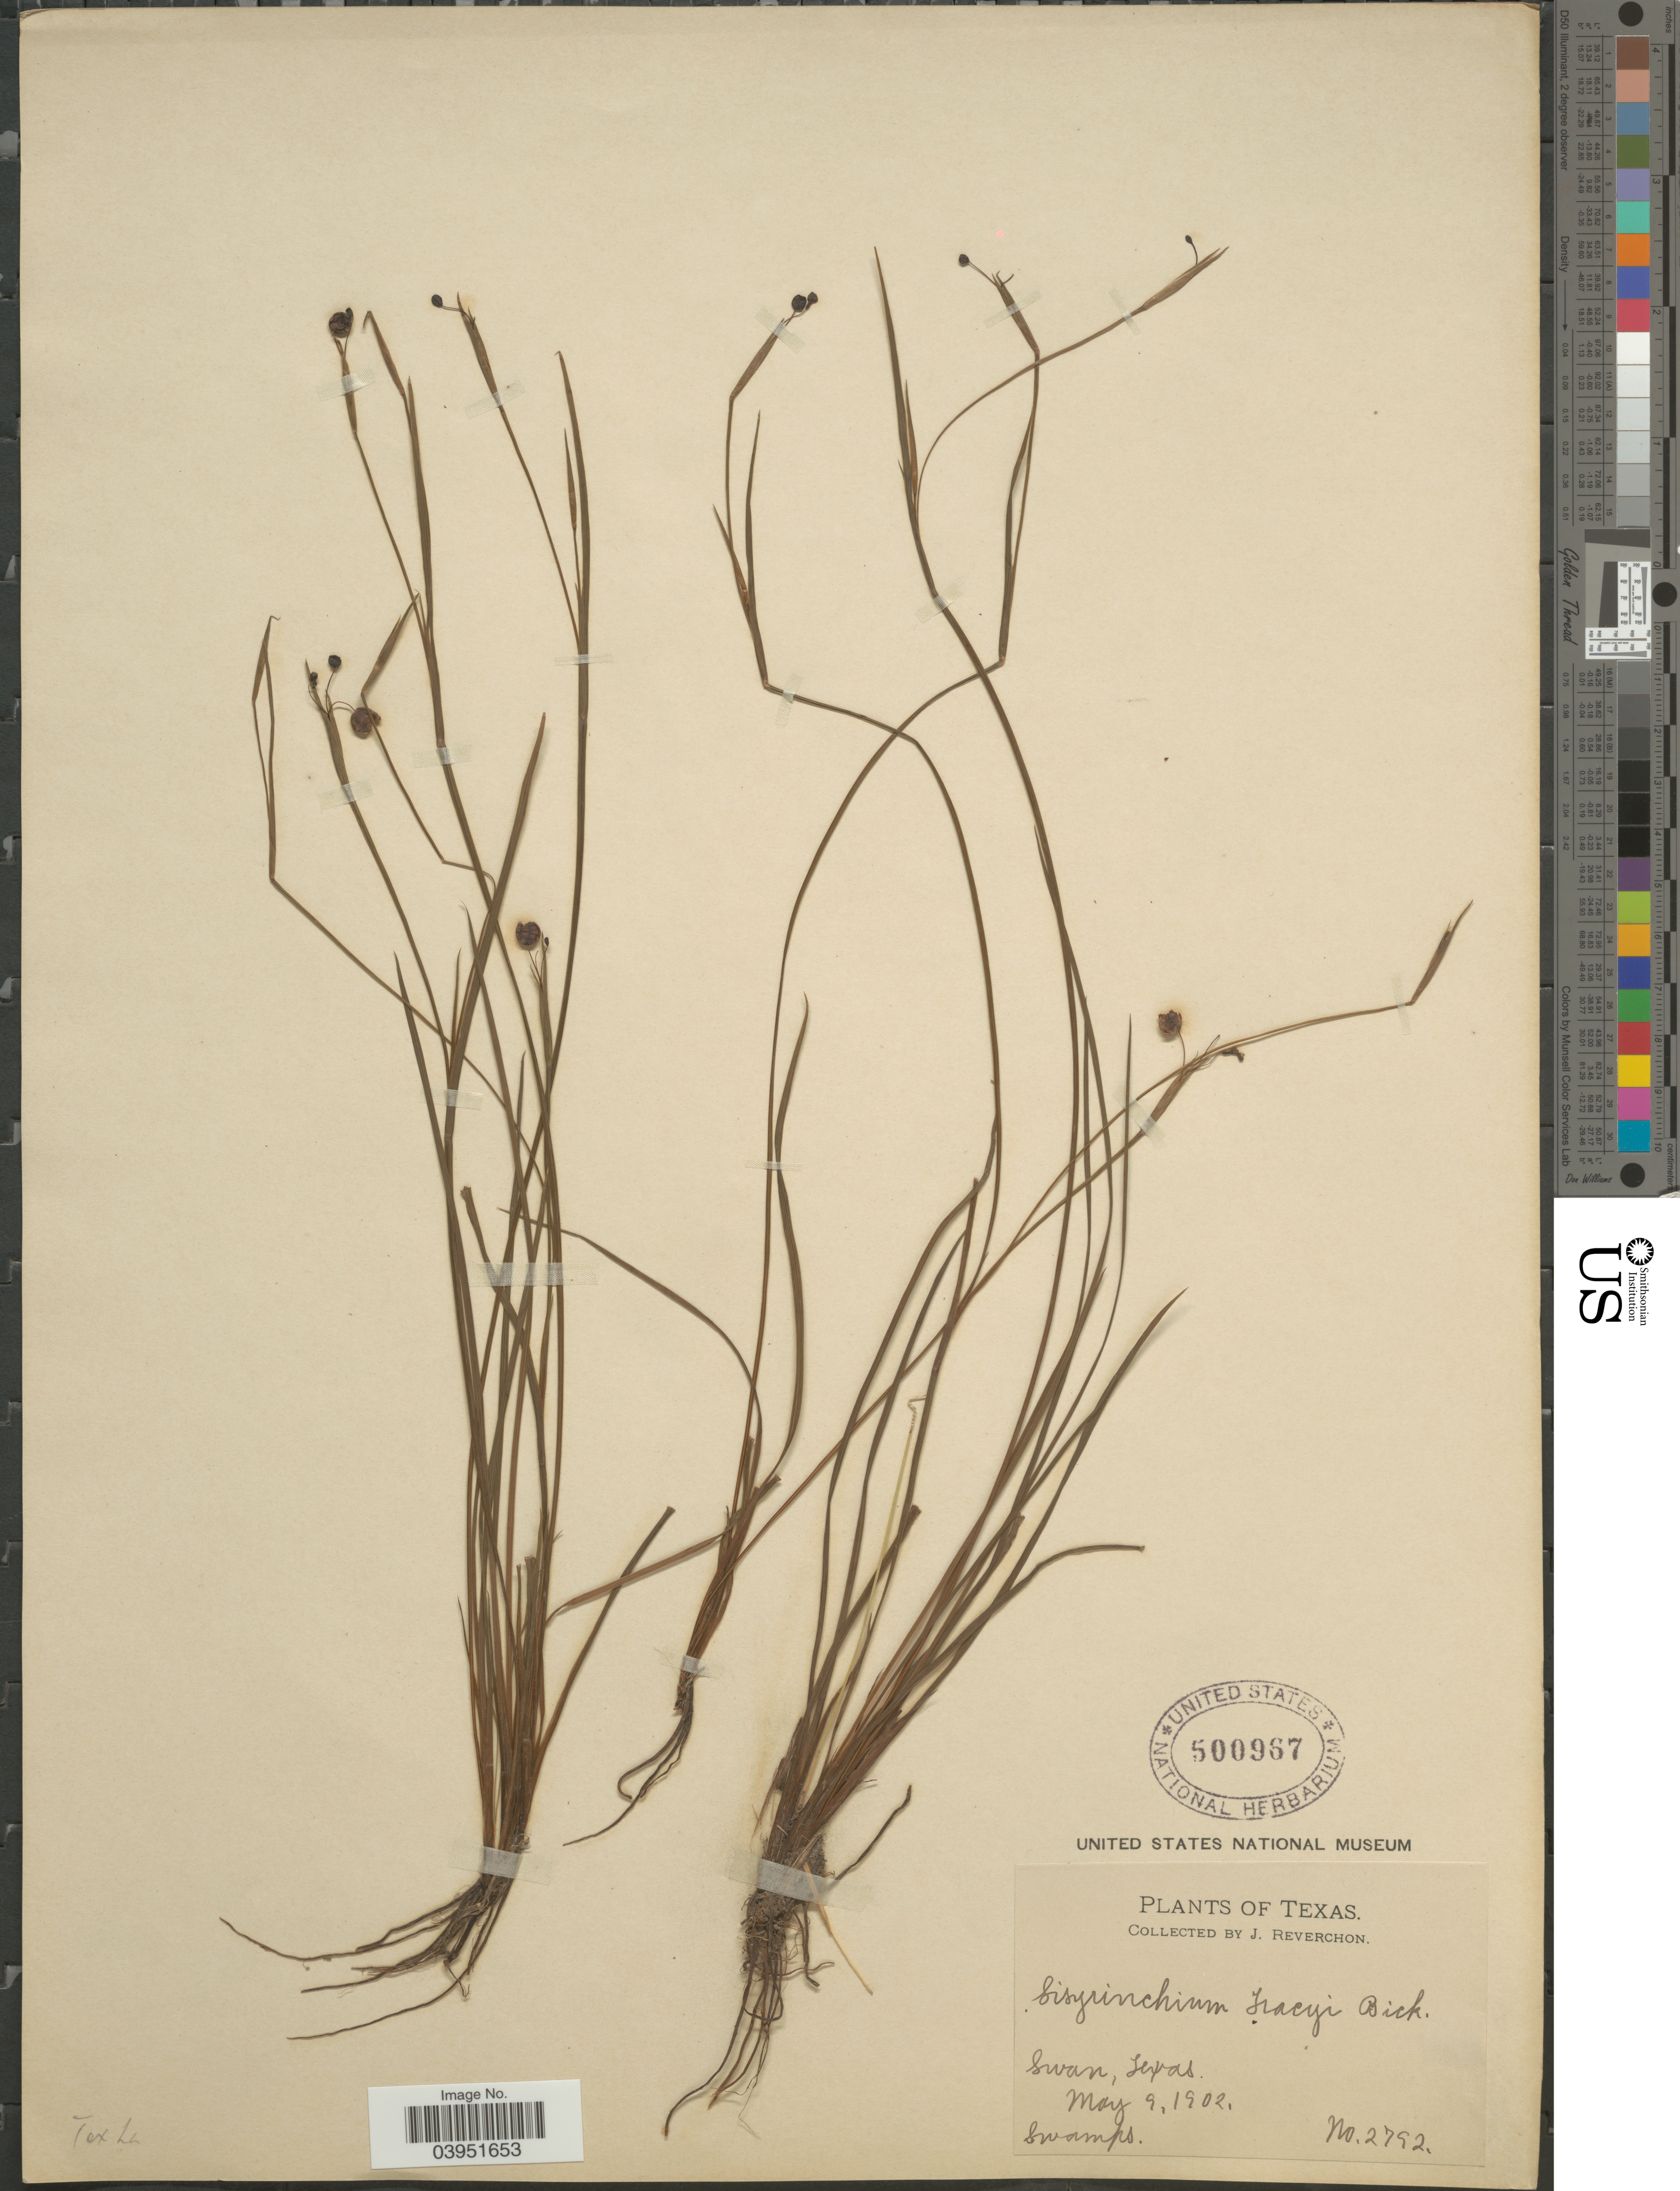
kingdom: Plantae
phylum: Tracheophyta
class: Liliopsida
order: Asparagales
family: Iridaceae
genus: Sisyrinchium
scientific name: Sisyrinchium tracyi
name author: E.P. Bicknell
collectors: J. Reverchon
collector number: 2792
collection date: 1902-05-09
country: United States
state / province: Texas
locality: Swan.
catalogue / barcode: US 500967